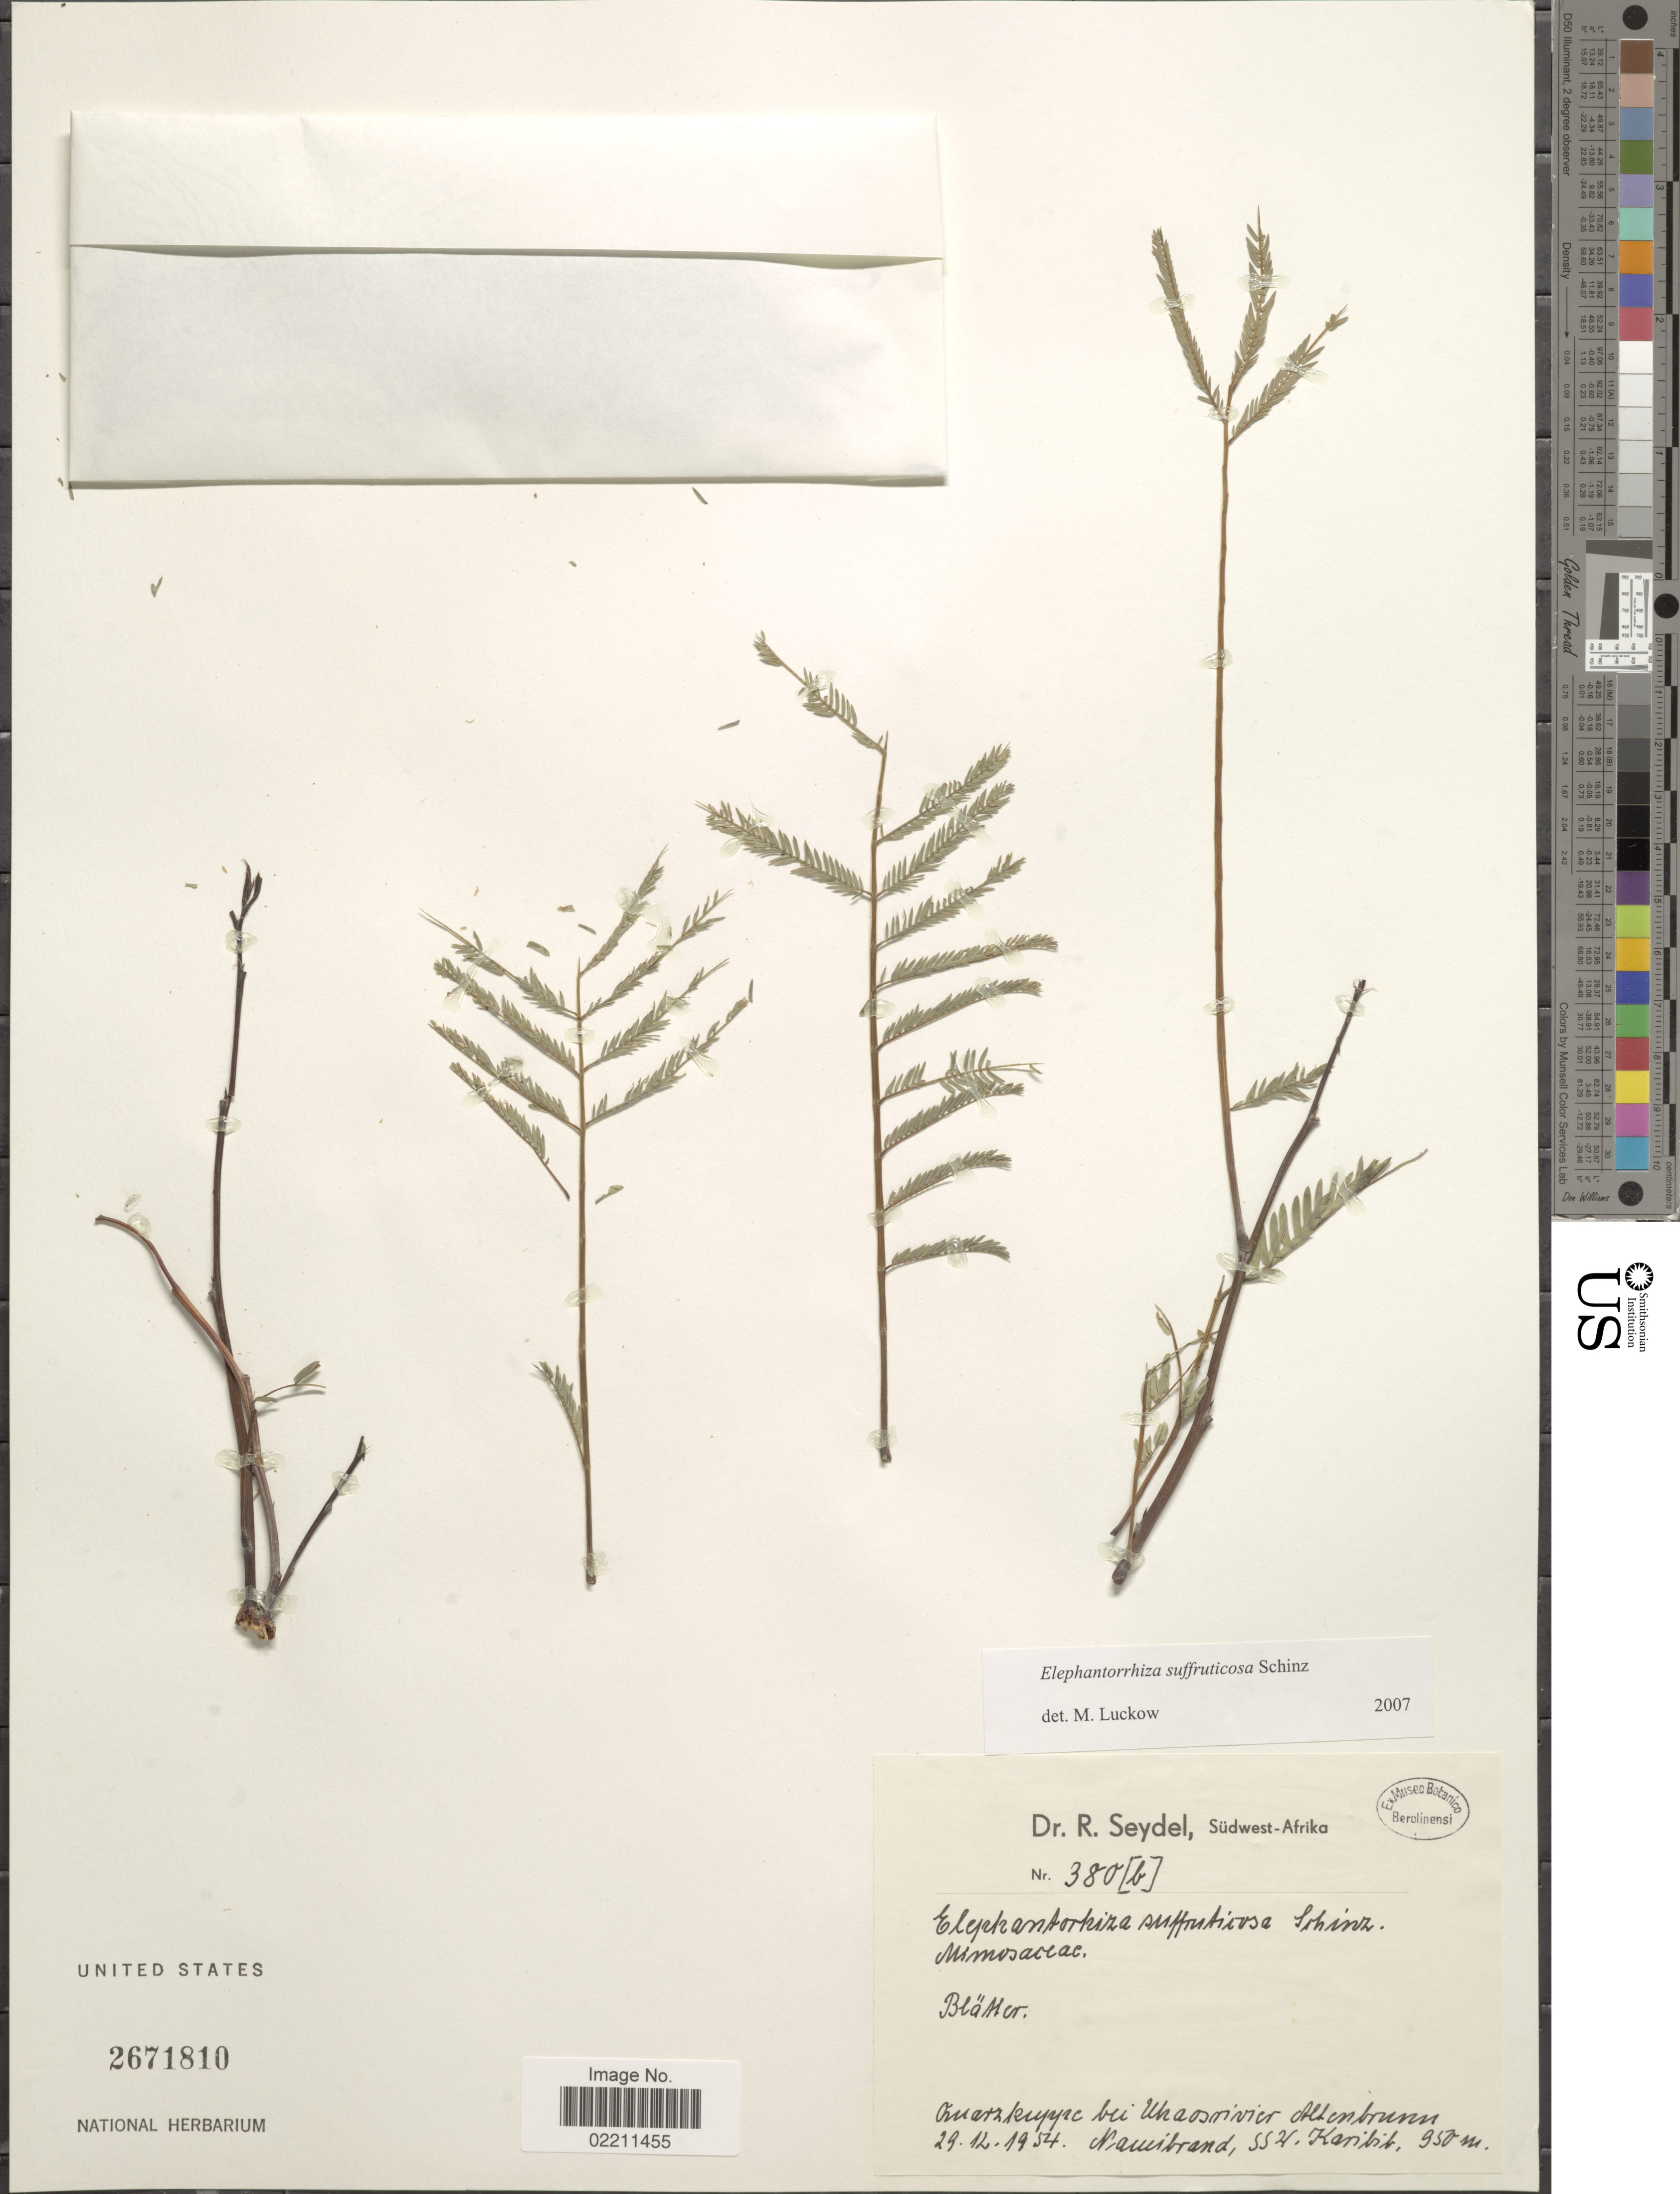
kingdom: Plantae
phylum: Tracheophyta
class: Magnoliopsida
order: Fabales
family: Fabaceae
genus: Entada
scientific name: Entada rangei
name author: (Harms) S.A. O'Donnell & G.P. Lewis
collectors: R. Seydel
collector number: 380b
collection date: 1954-12-29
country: Namibia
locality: Sudwest-Afrika. Quarzkuppe bei Uhaosrivier Altenbrunn Namibrand. SSW Karibib.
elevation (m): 950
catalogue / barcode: US 2671810